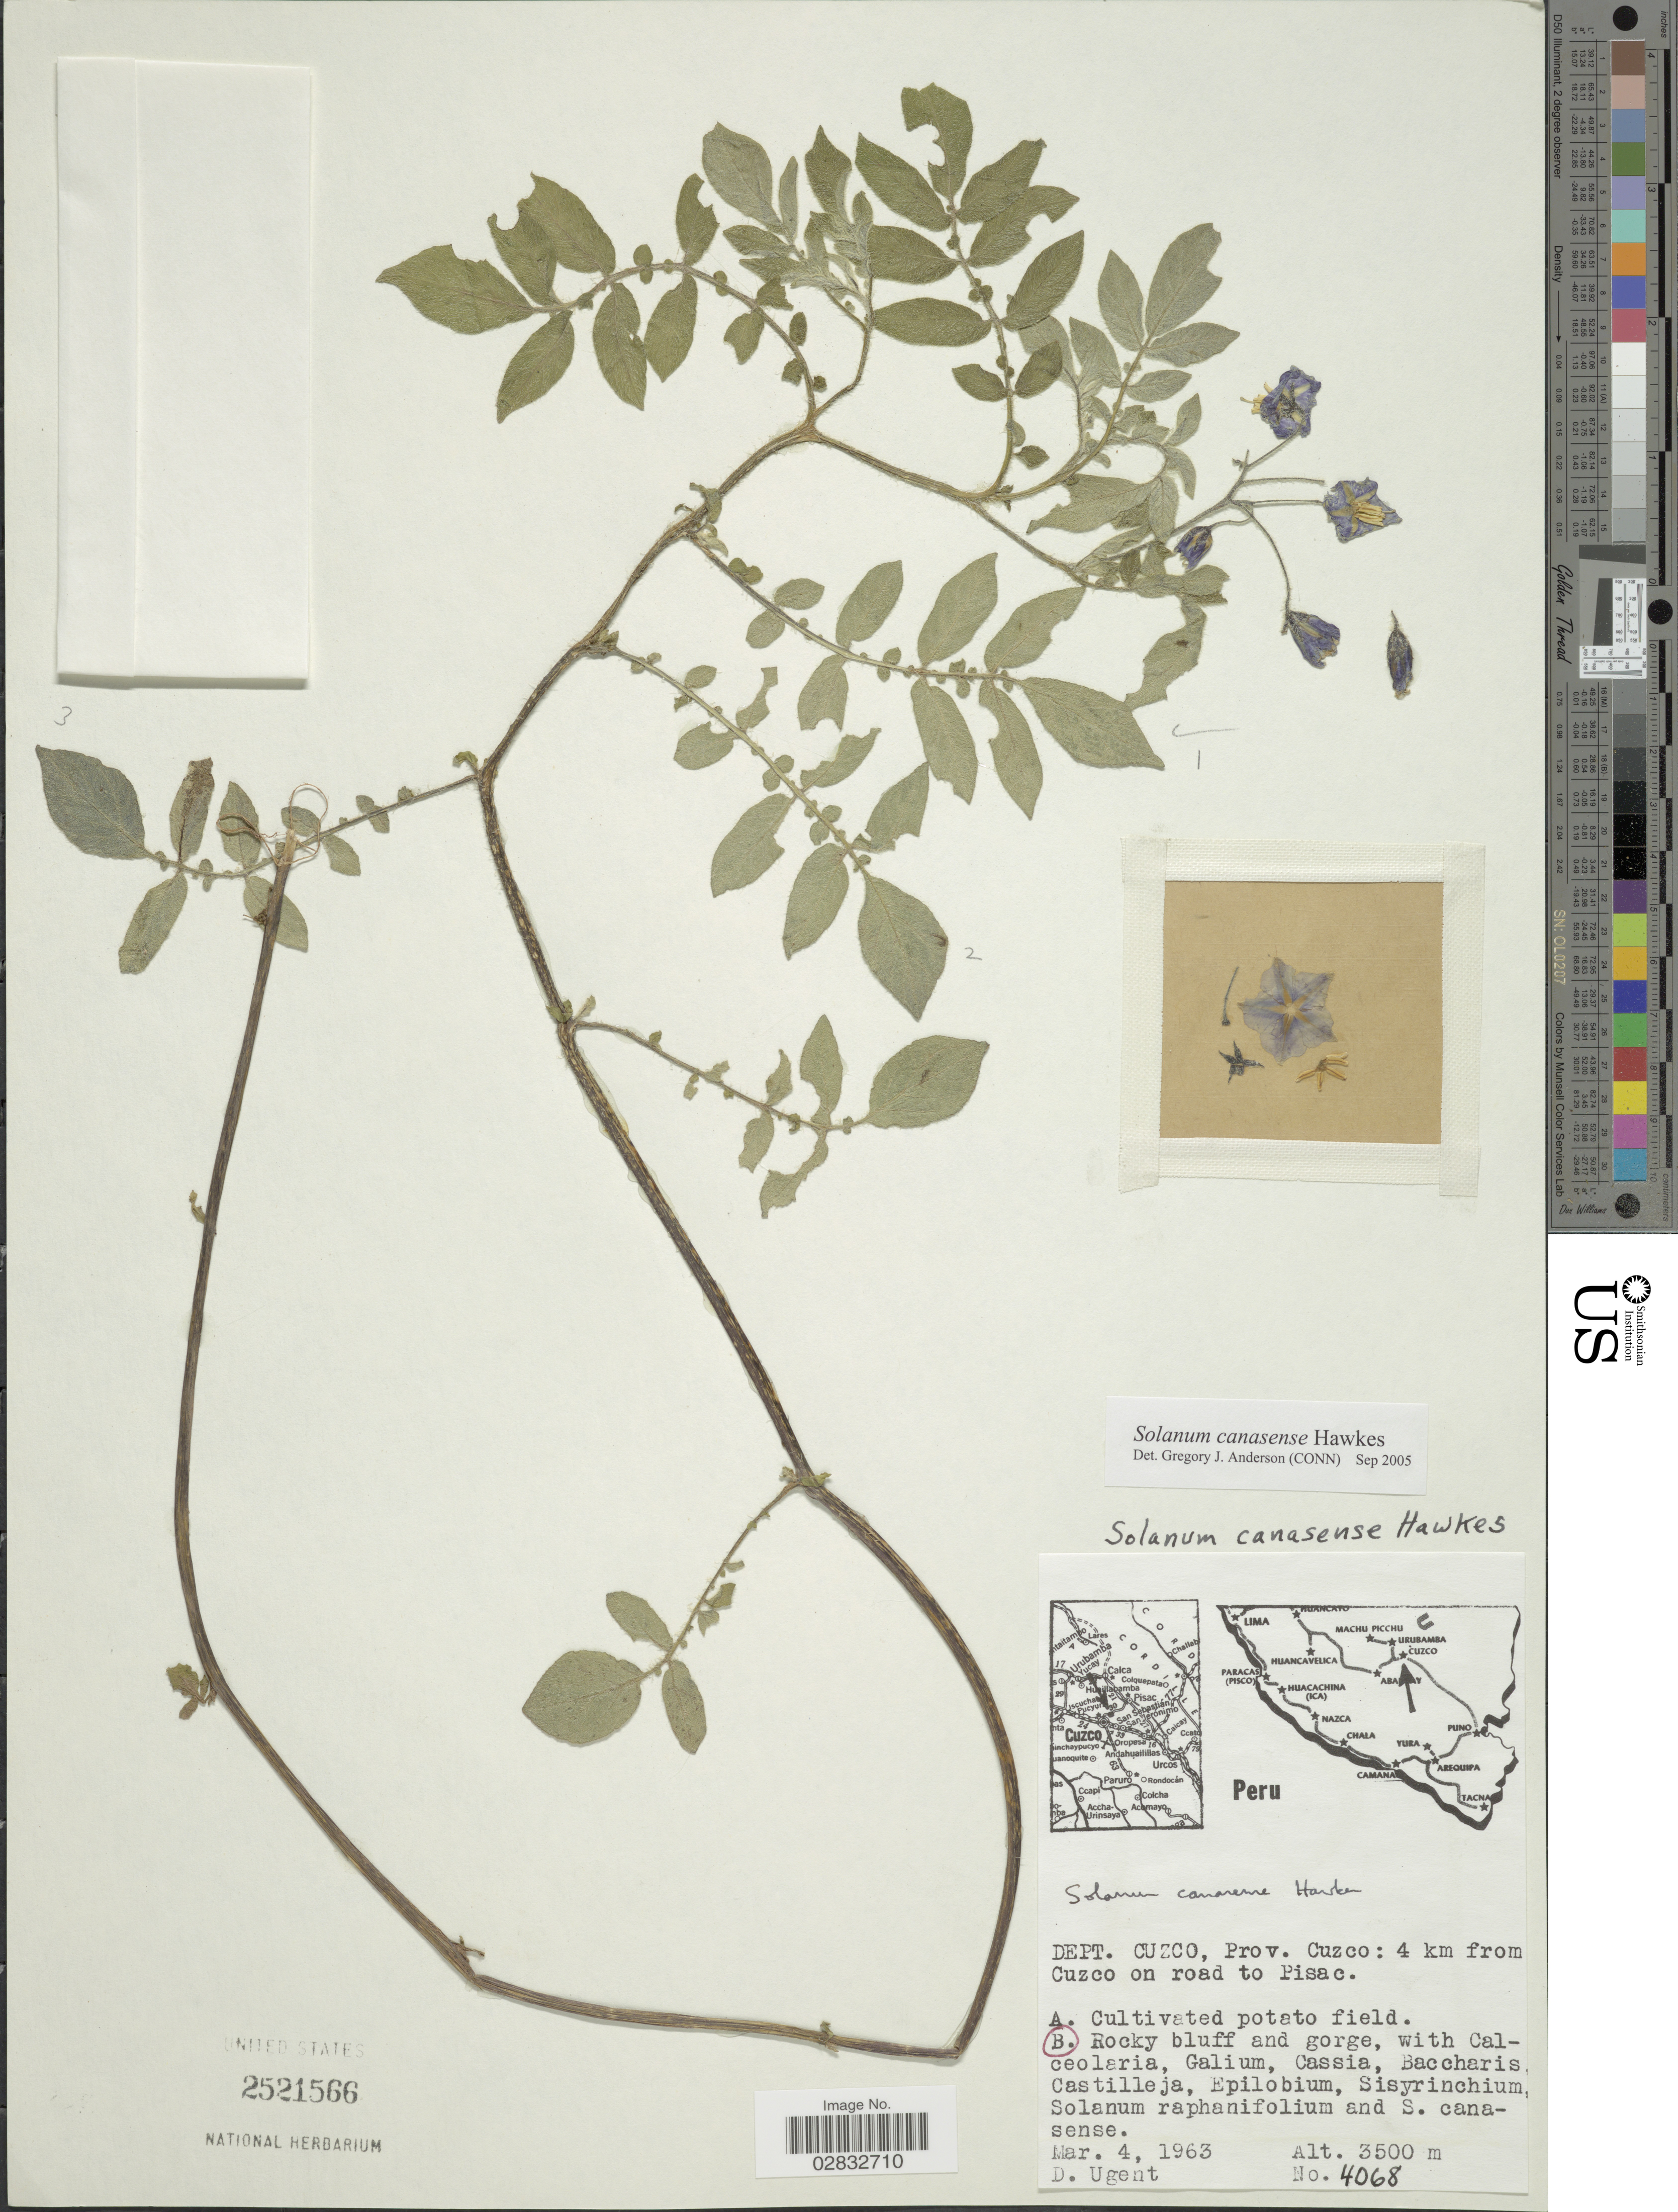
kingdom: Plantae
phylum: Tracheophyta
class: Magnoliopsida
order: Solanales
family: Solanaceae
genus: Solanum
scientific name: Solanum canaosense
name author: L.B. Sm. & Downs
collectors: D. Ugent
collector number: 4068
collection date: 1963-03-04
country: Peru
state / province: Cusco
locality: Dept. Cuzco, Prov. Cuzco: 4 km from Cuzco on road to Pisac.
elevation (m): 3500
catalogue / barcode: US 2521566